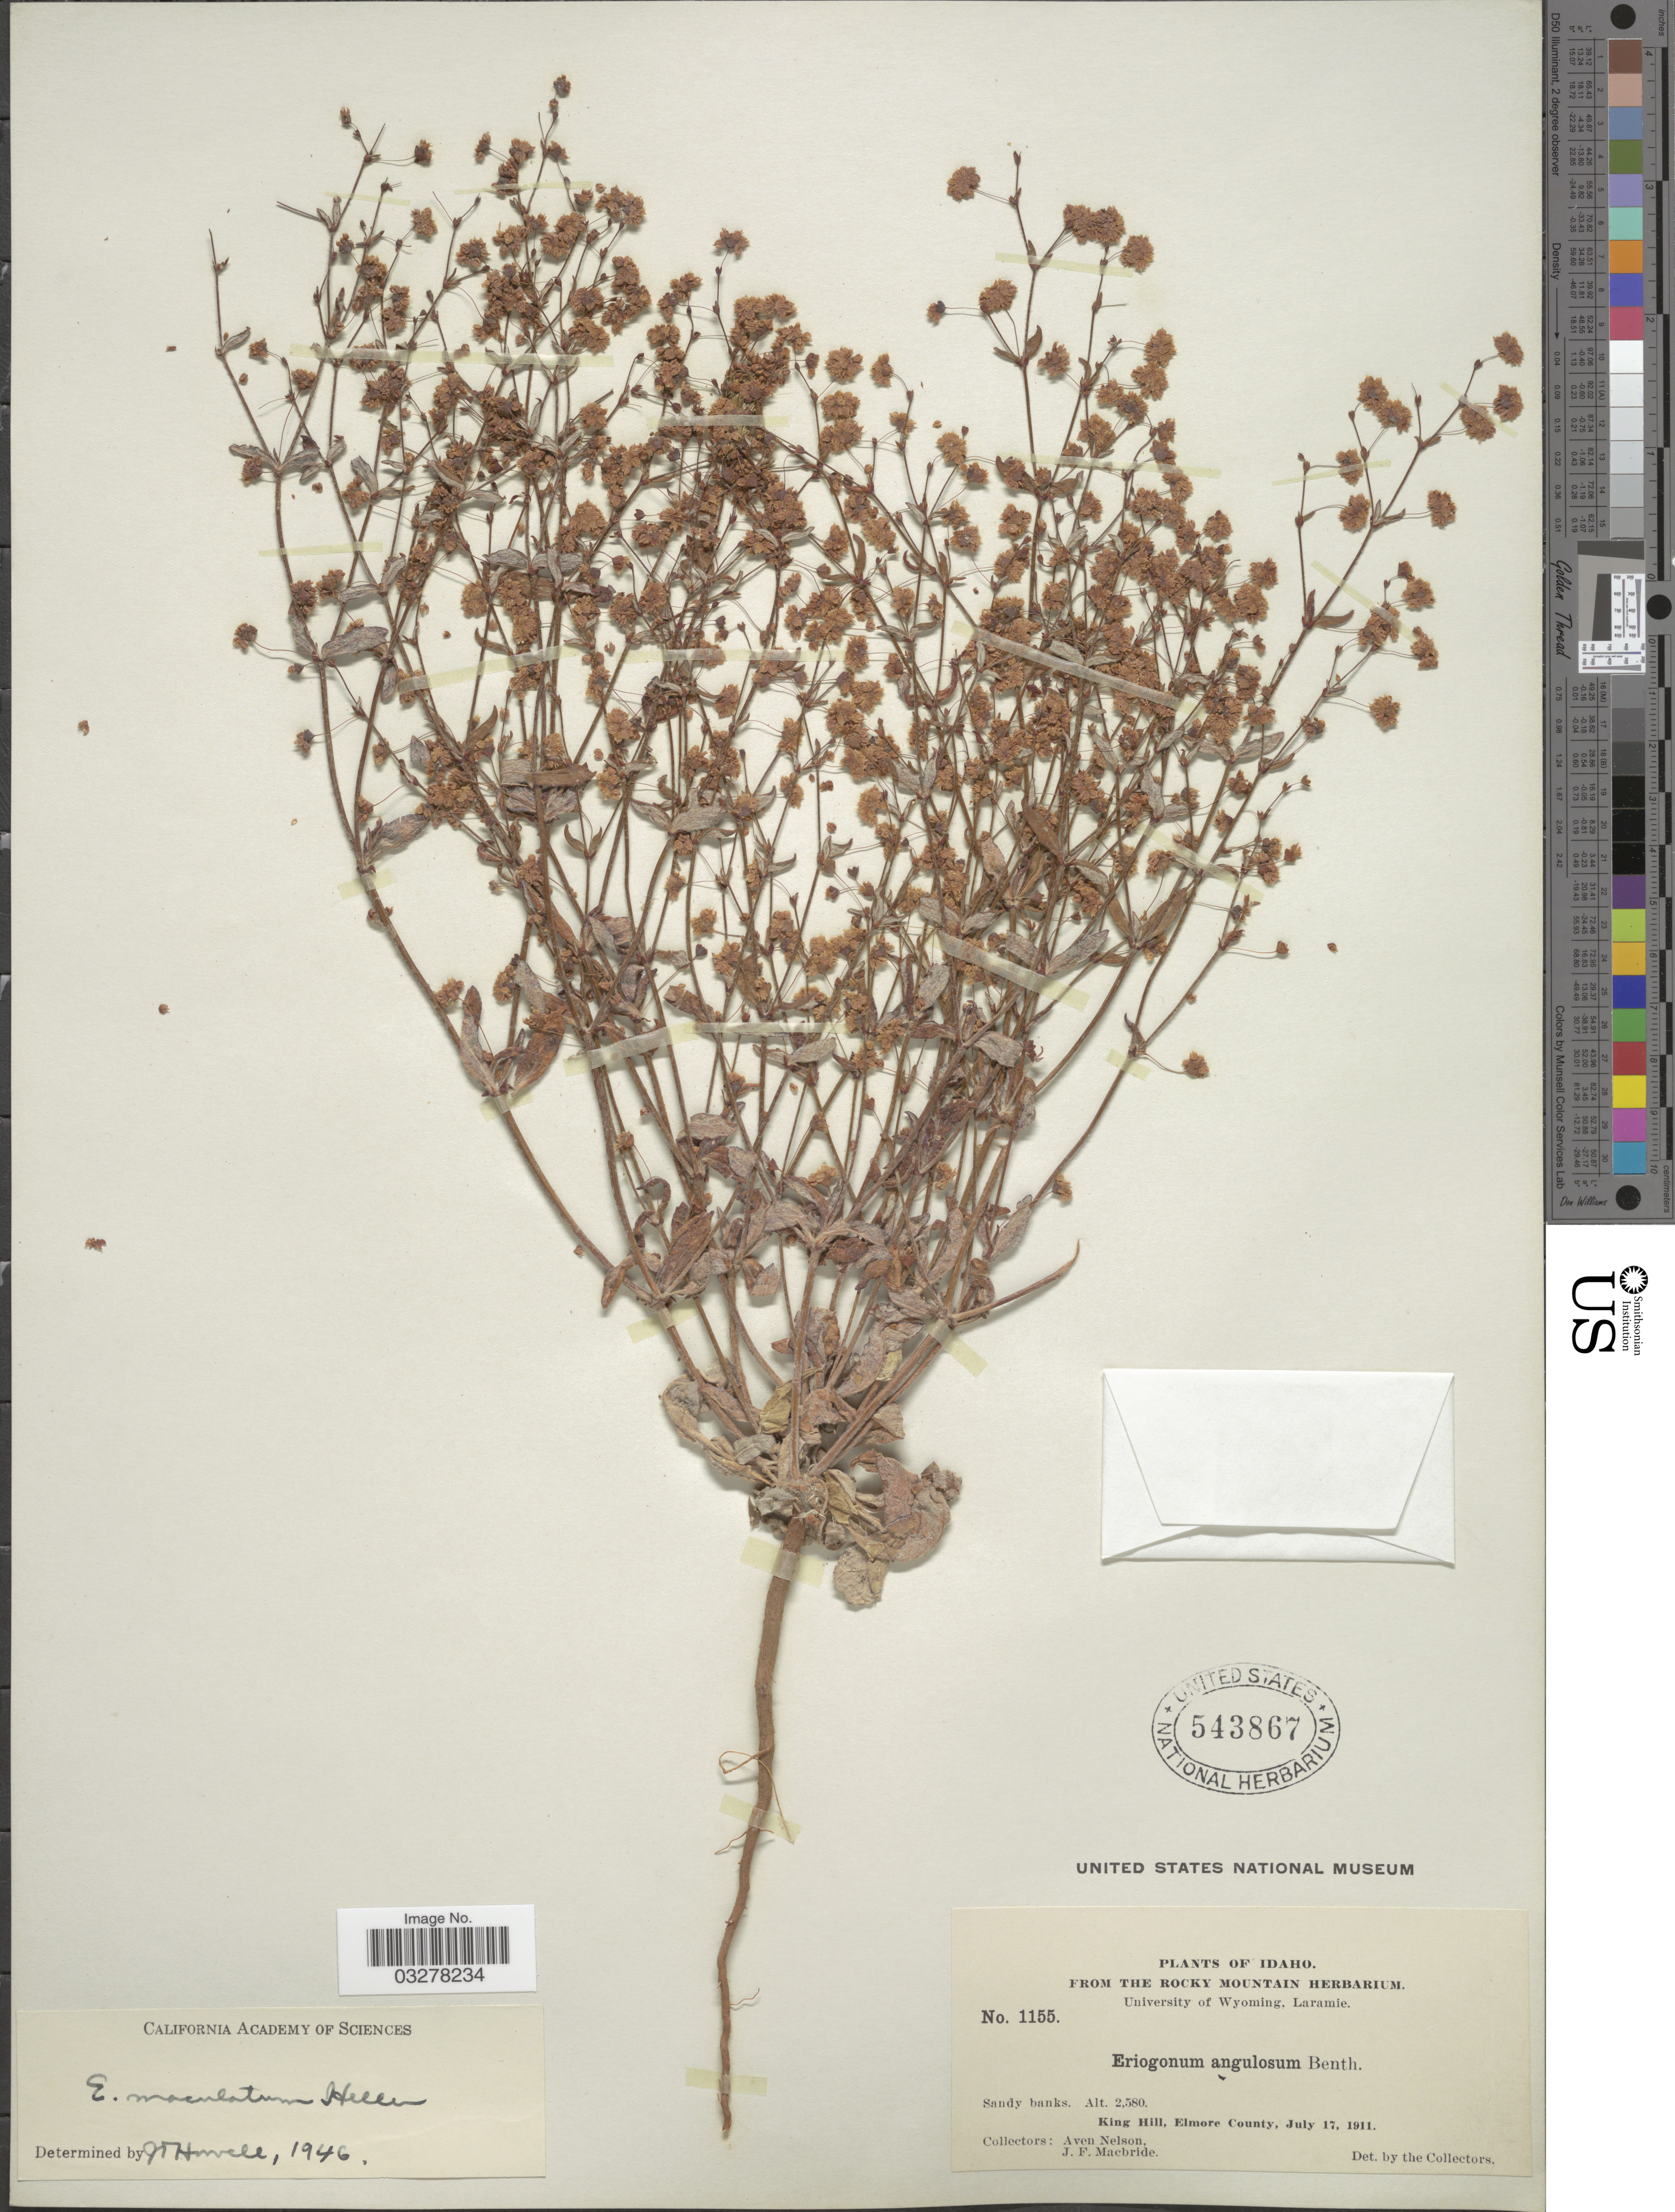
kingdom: Plantae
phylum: Tracheophyta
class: Magnoliopsida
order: Caryophyllales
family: Polygonaceae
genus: Eriogonum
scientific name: Eriogonum maculatum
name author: A. Heller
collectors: A. Nelson & J. F. Macbride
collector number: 1155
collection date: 1911-07-17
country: United States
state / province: Idaho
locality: King Hill, Elmore County.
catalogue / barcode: US 543867